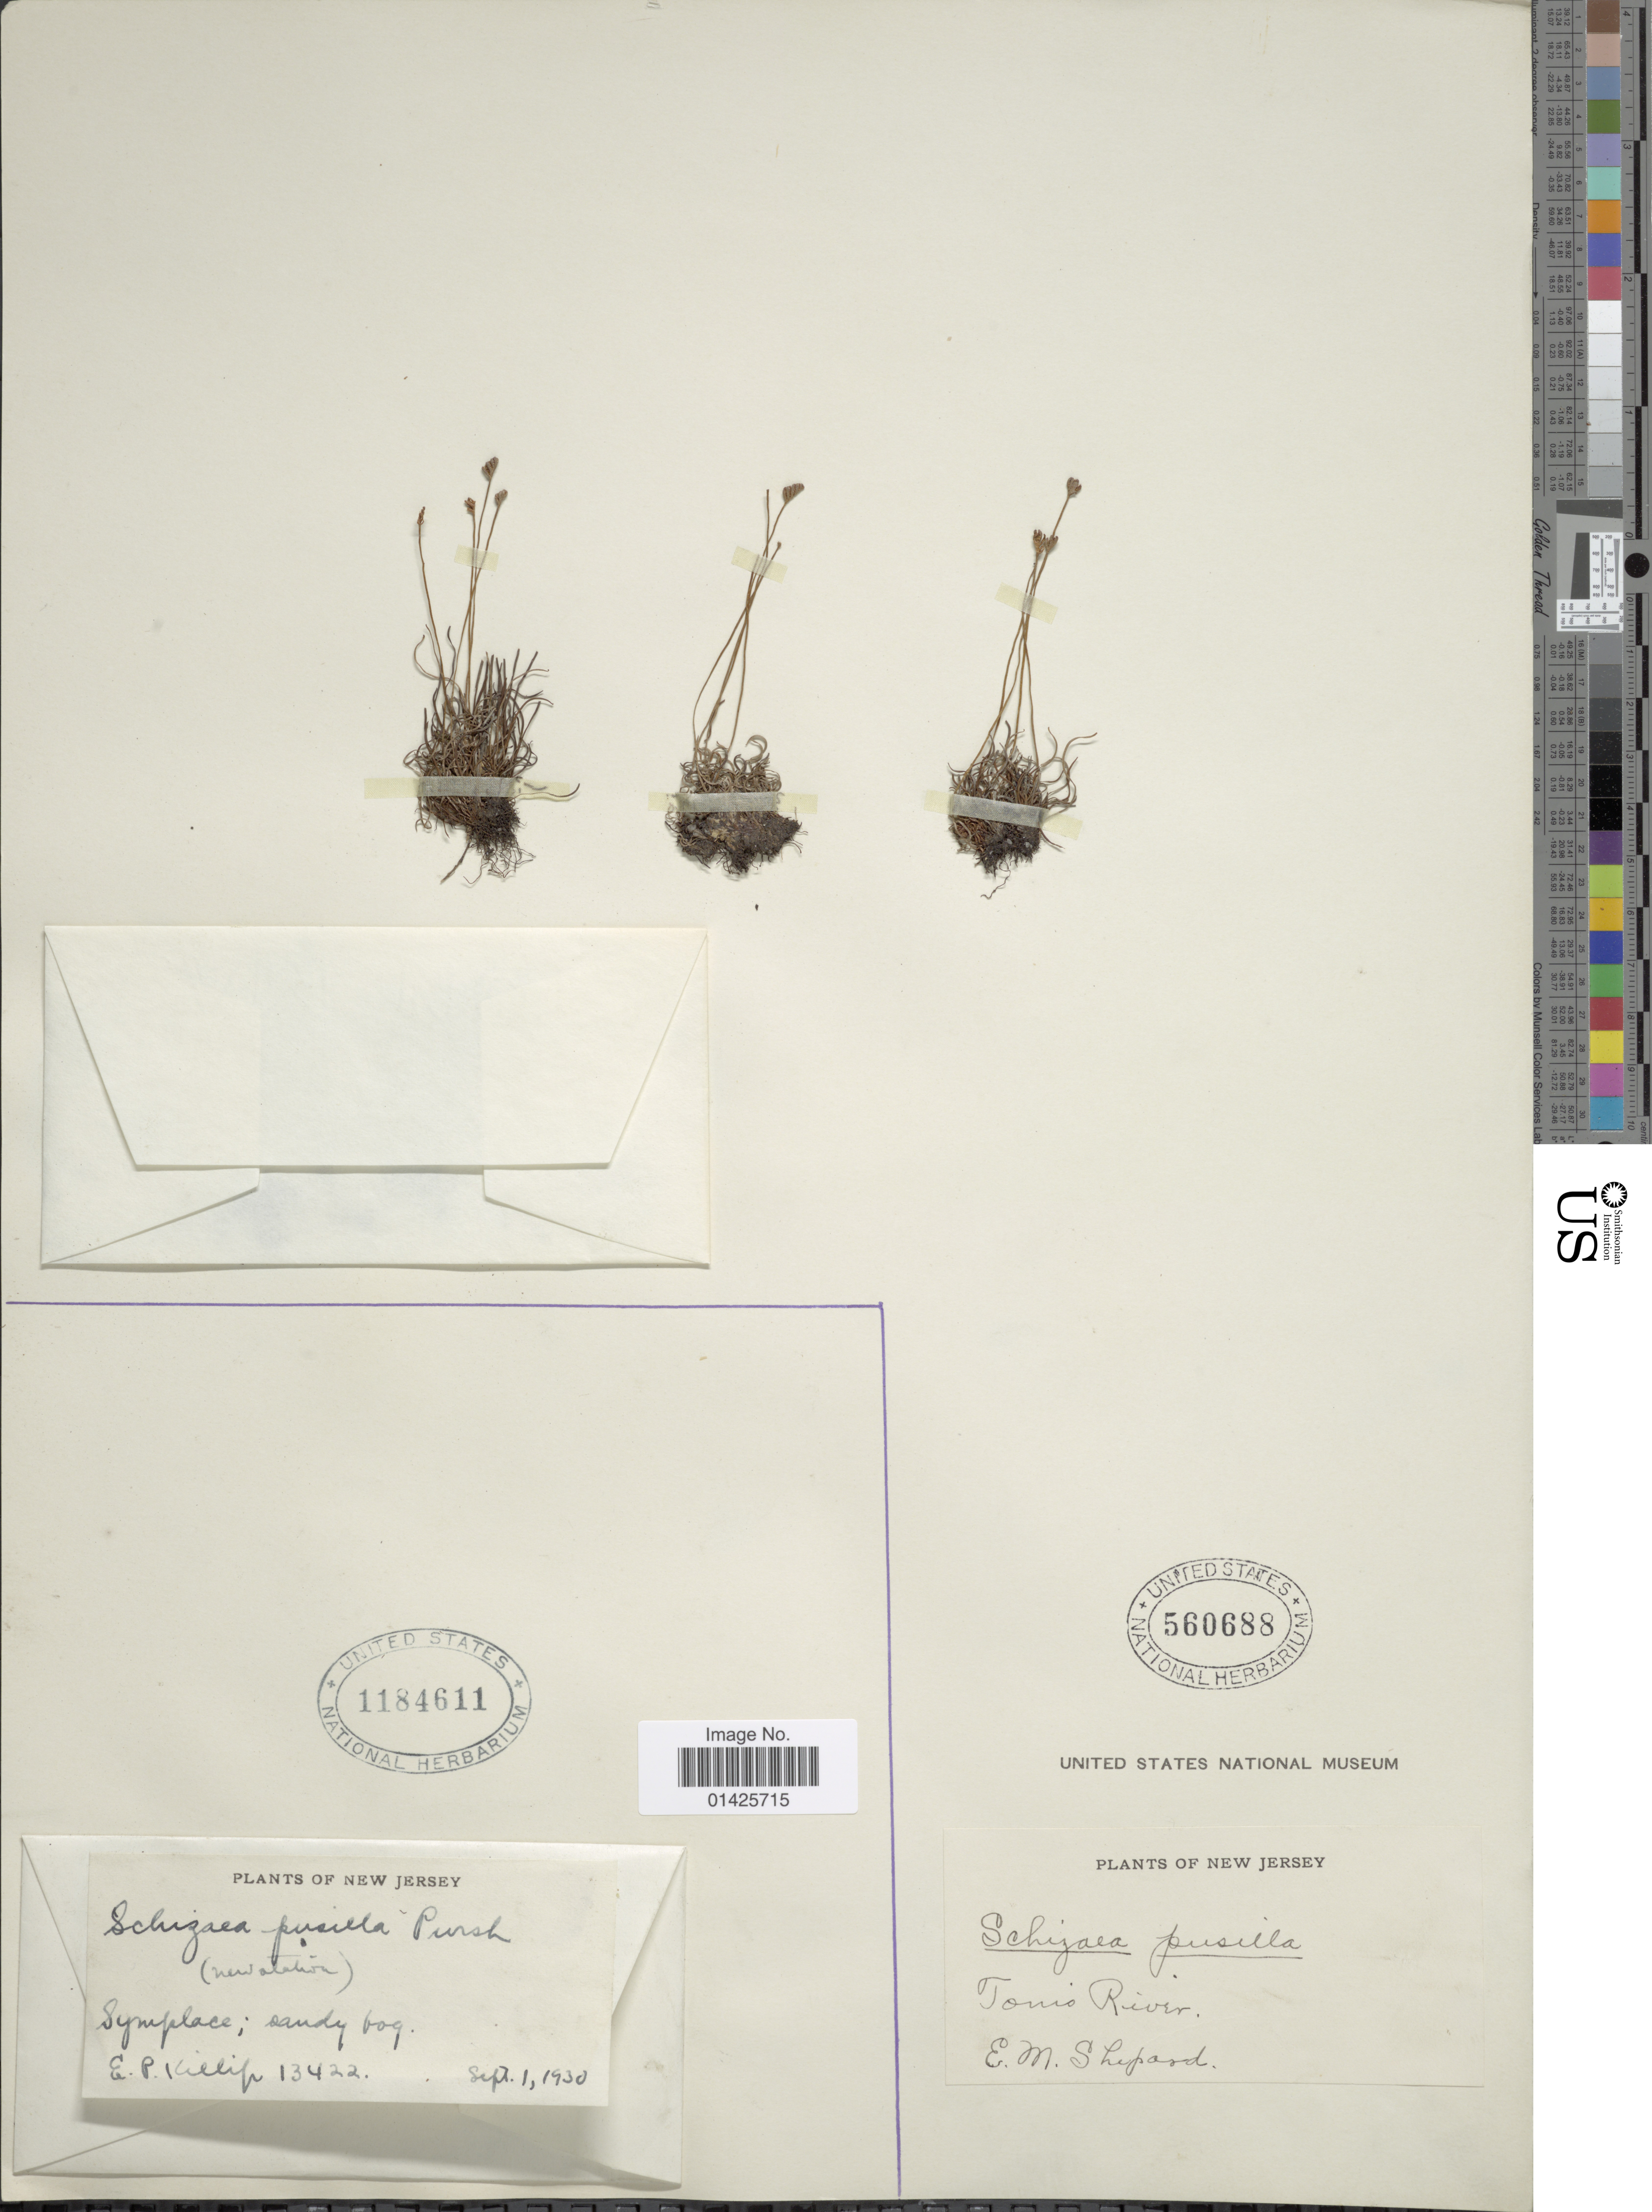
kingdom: Plantae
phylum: Tracheophyta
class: Polypodiopsida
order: Schizaeales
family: Schizaeaceae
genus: Schizaea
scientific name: Schizaea pusilla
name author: Pursh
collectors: E. Lepard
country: United States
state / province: New Jersey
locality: Tom's River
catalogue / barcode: US 560688-2